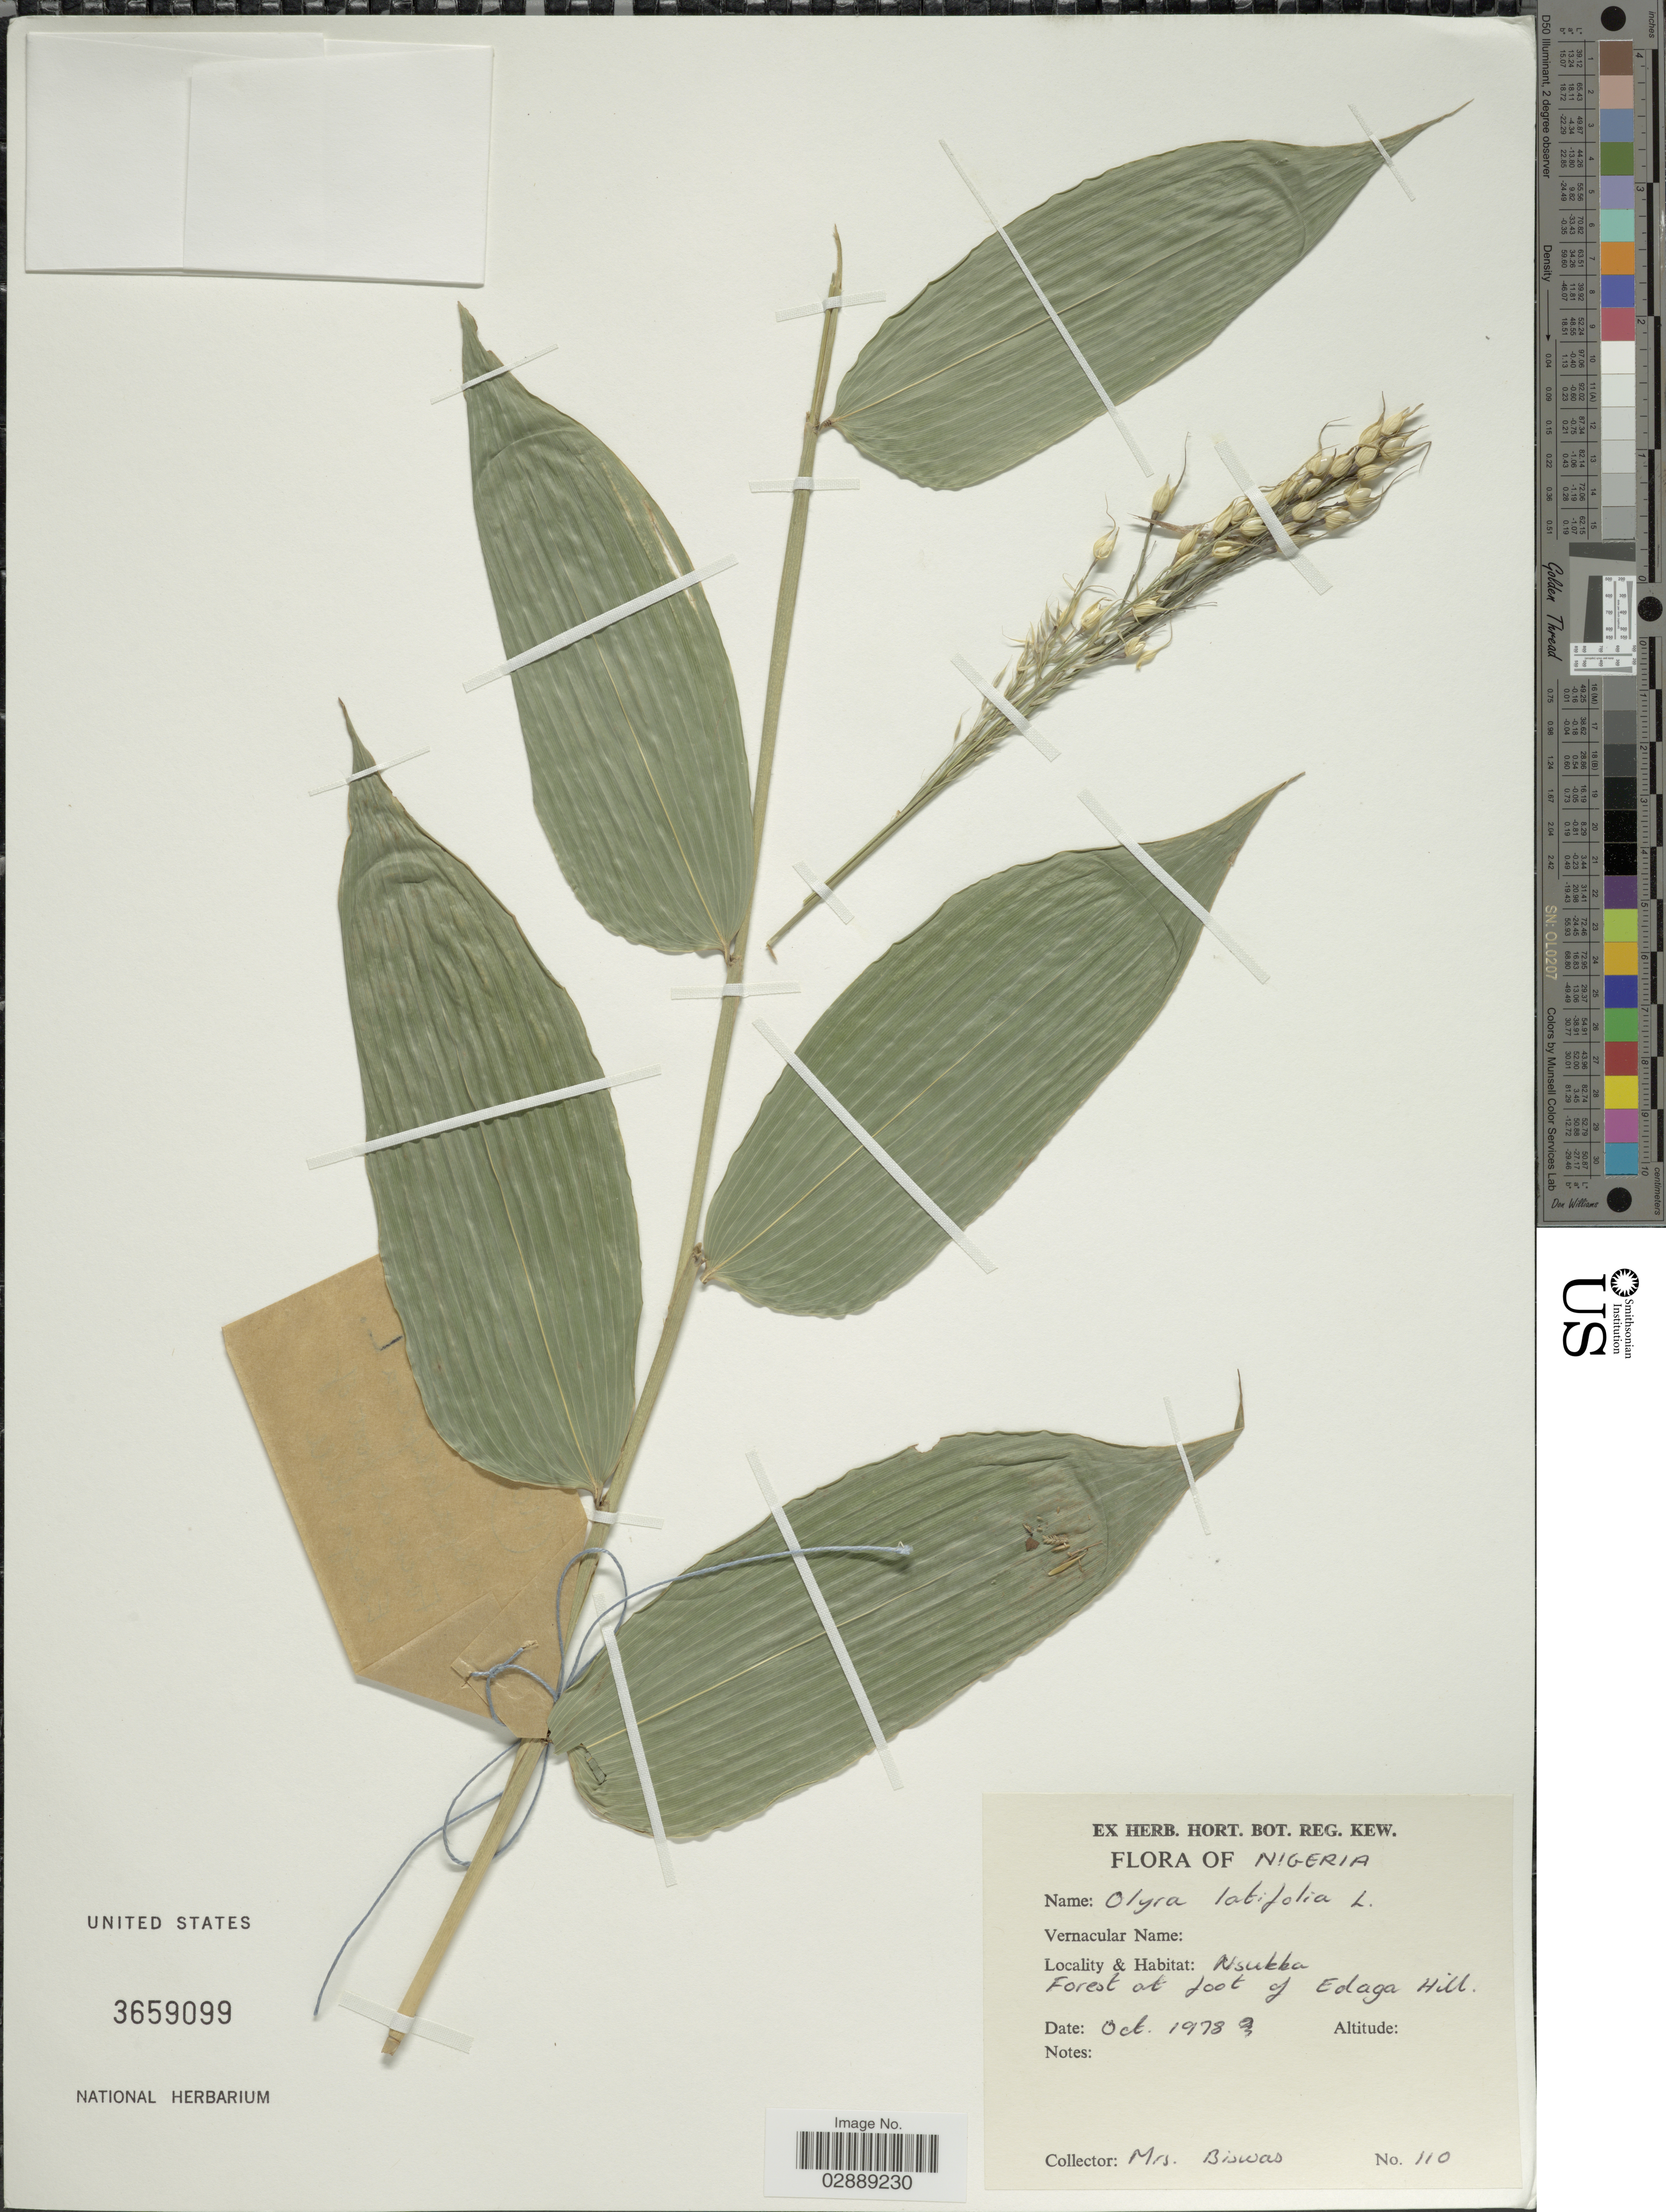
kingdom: Plantae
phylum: Tracheophyta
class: Liliopsida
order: Poales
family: Poaceae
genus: Olyra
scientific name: Olyra latifolia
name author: L.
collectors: K. Biswas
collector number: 110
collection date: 1978-10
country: Nigeria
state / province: Enugu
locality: foot of Edaga Hill, Nsukka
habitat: Forest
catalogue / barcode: US 3659099